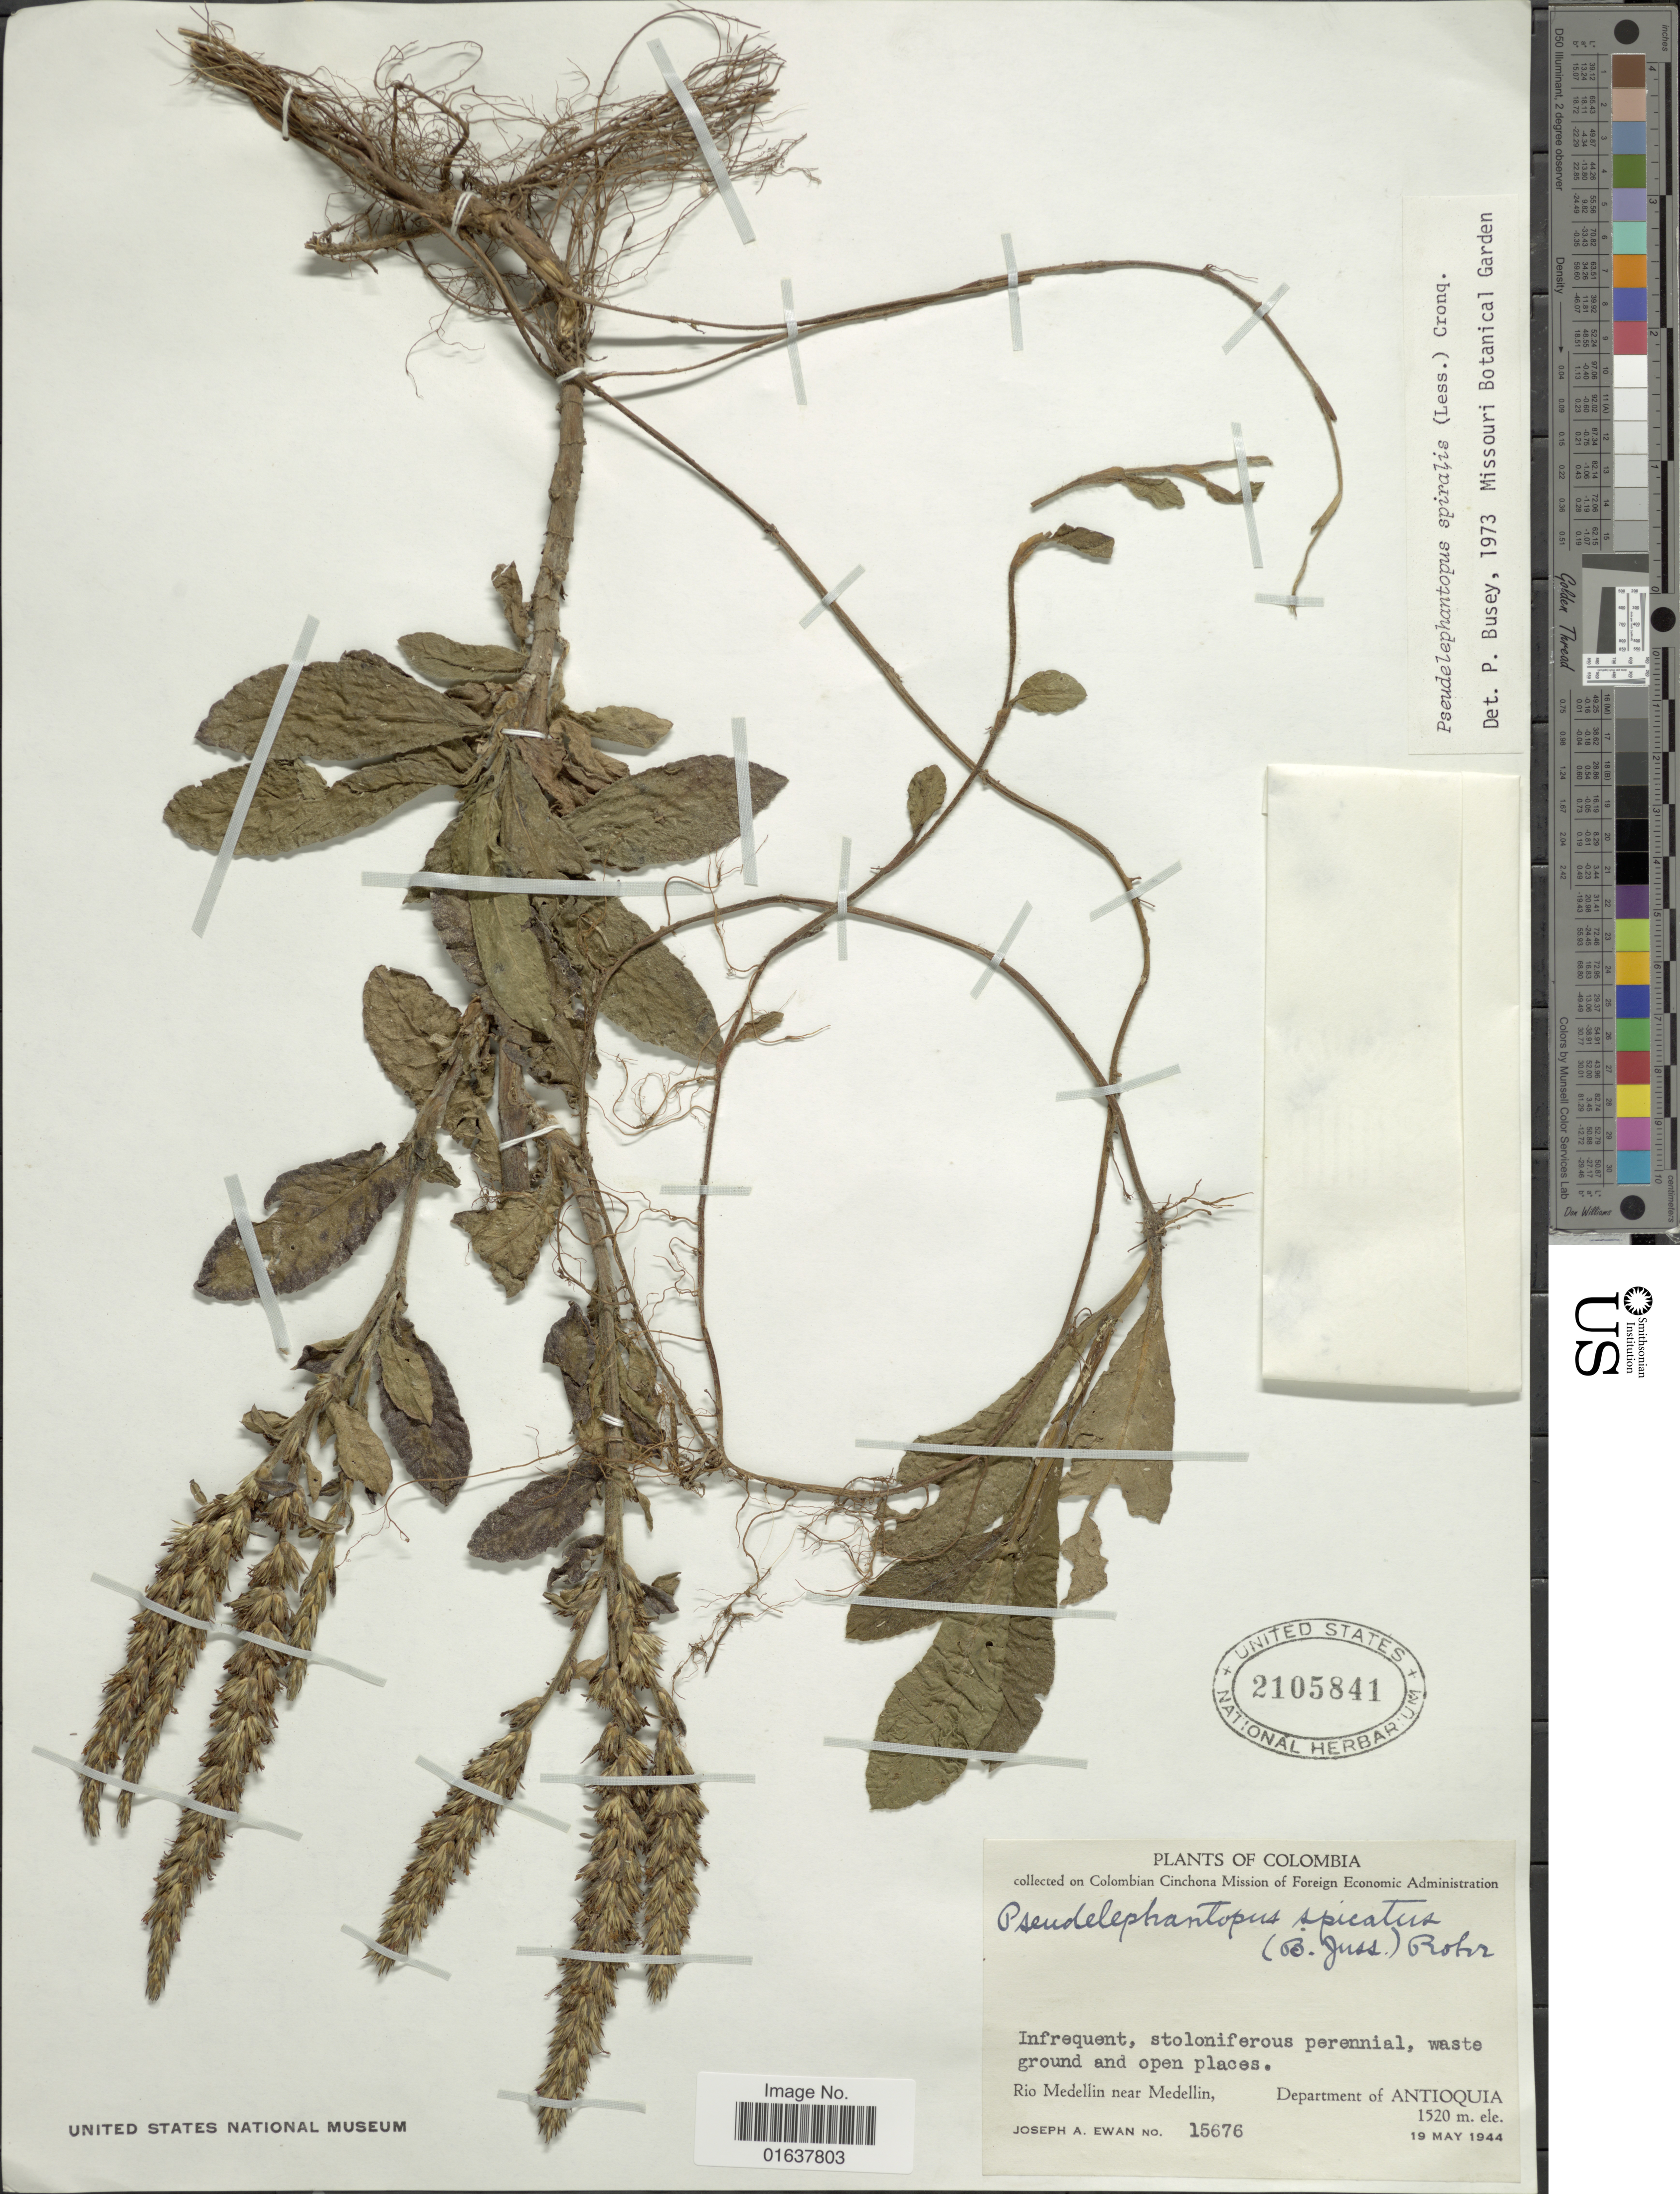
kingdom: Plantae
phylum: Tracheophyta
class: Magnoliopsida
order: Asterales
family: Asteraceae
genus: Pseudelephantopus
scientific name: Pseudelephantopus spiralis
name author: (Less.) Cronquist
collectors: J. A. Ewan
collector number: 15676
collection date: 1944-05-19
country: Colombia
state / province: Antioquia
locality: Rio Medellin near Medellinl, Department of Antioquia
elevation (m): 1520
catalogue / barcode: US 2105841